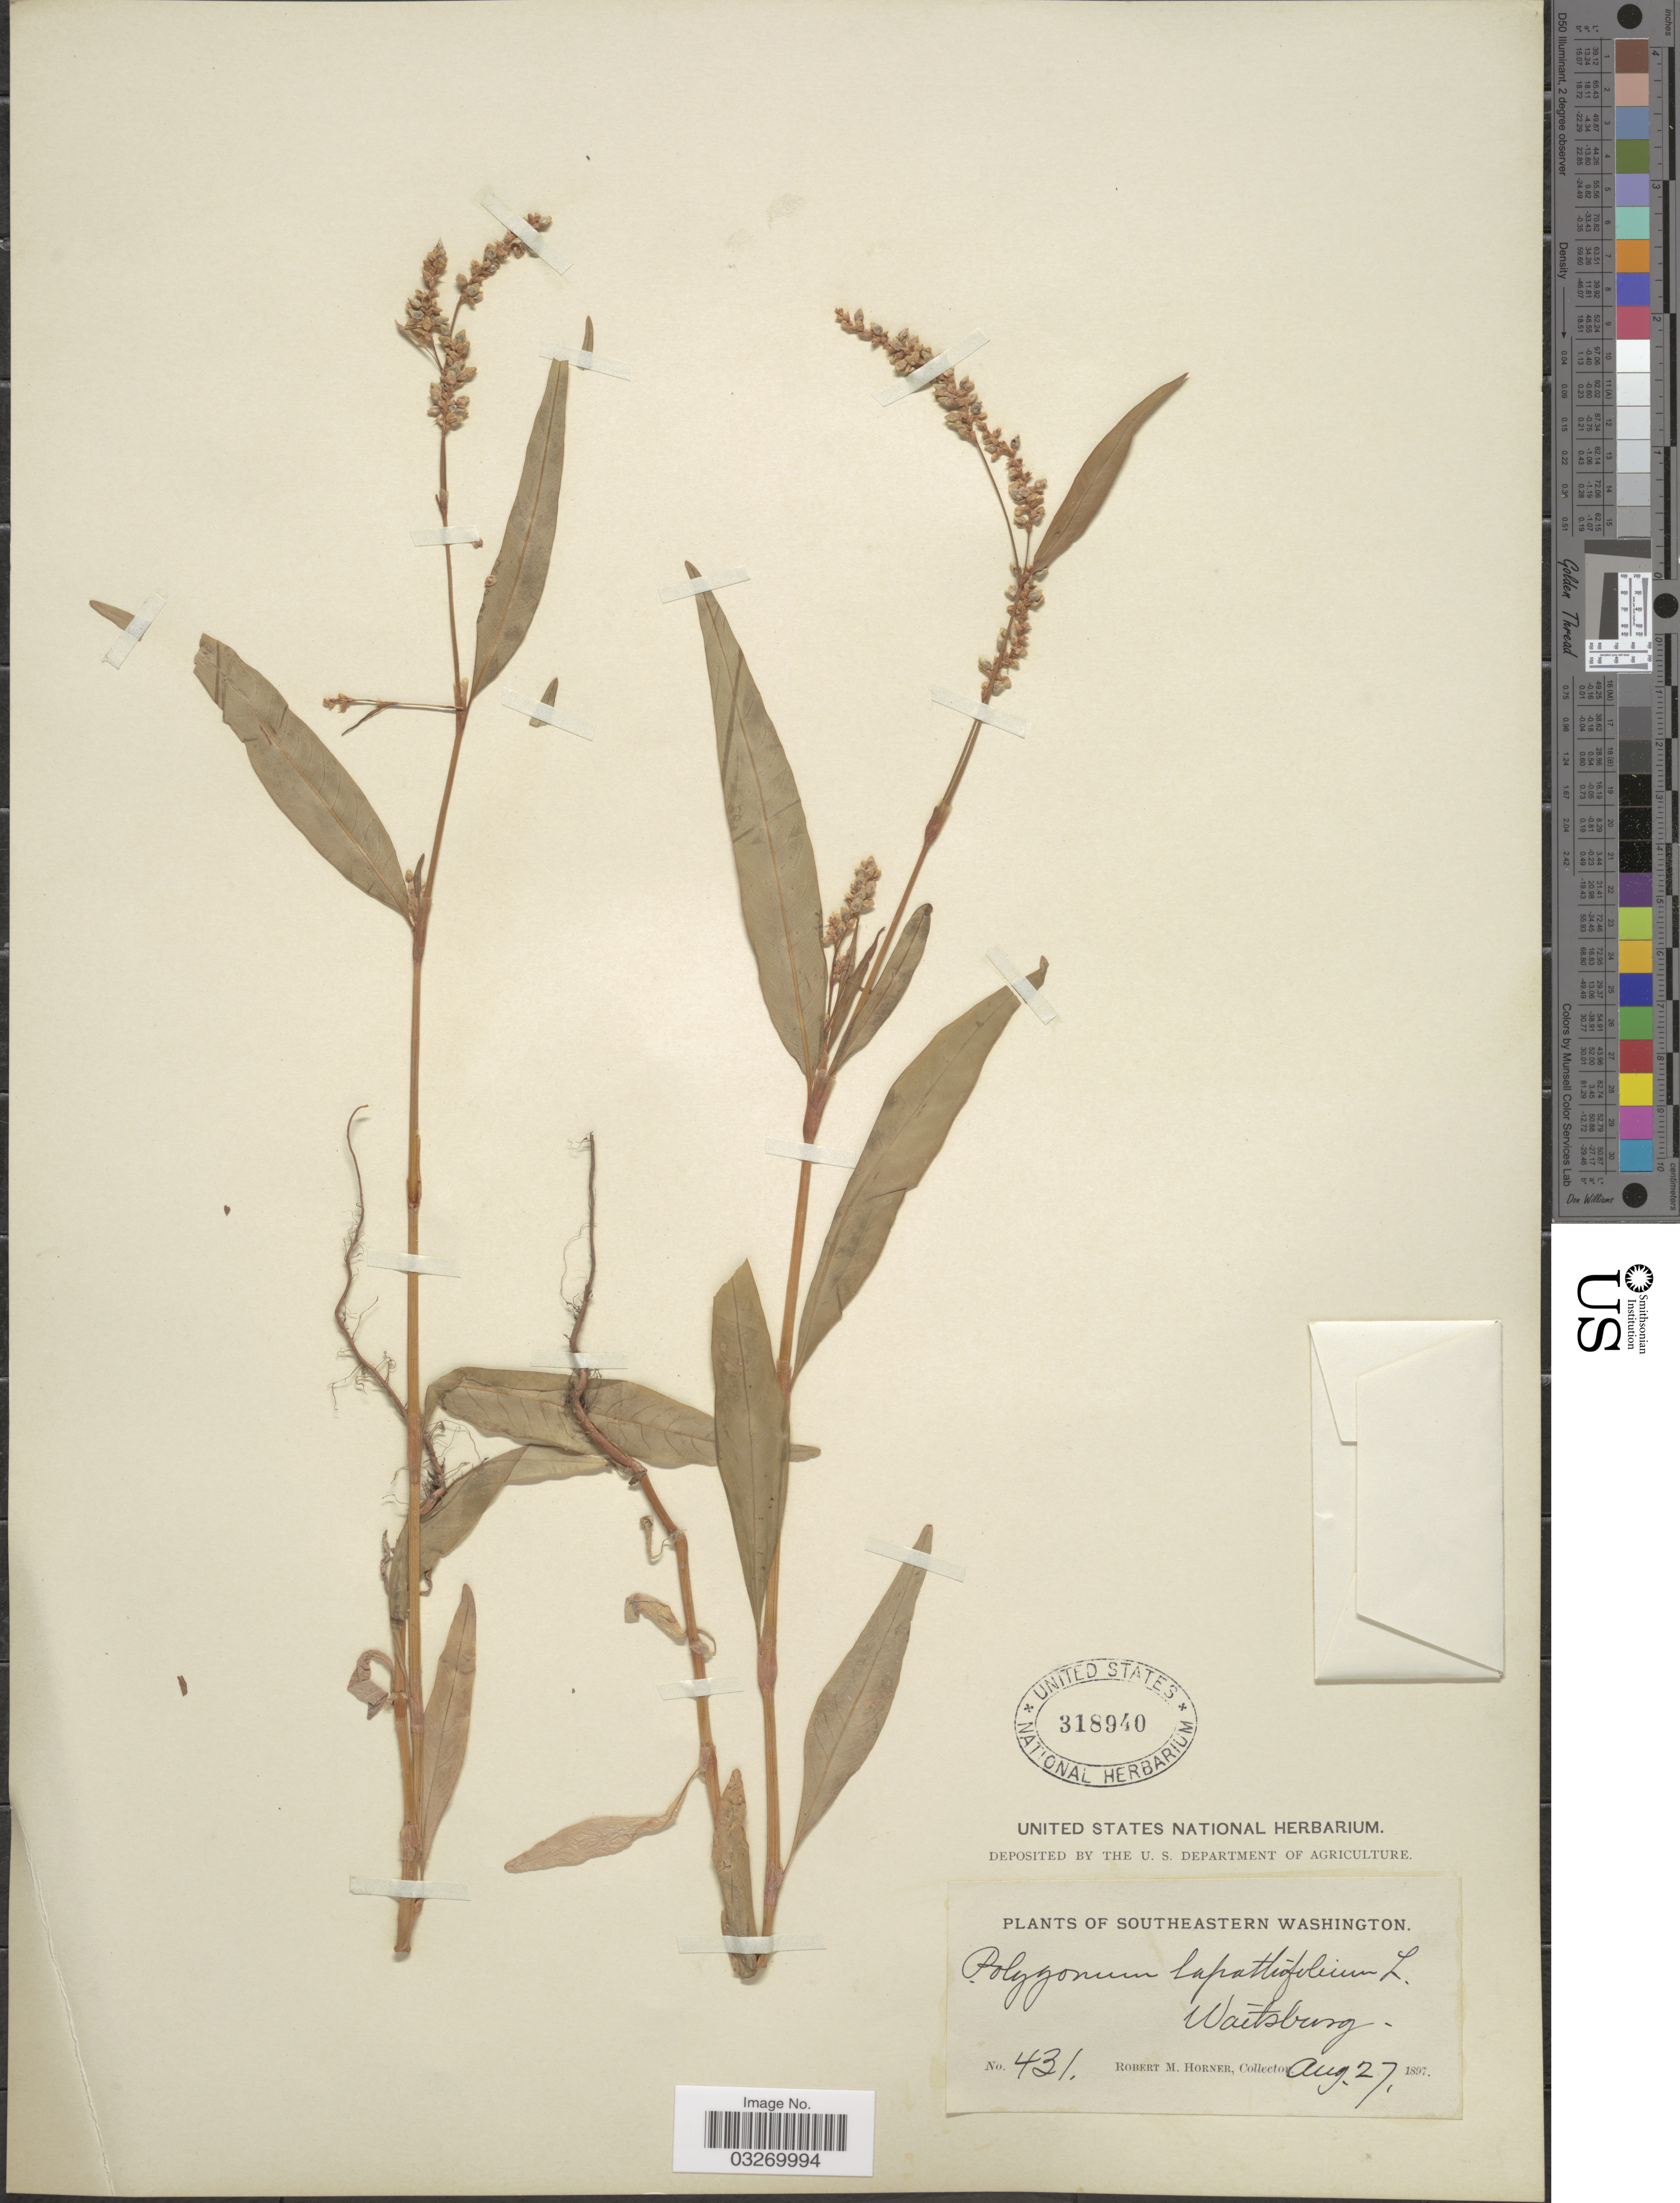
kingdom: Plantae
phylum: Tracheophyta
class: Magnoliopsida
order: Caryophyllales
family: Polygonaceae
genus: Persicaria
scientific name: Persicaria lapathifolia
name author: (L.) Delarbre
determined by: Atha, D. E.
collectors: R. Horner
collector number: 431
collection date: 1897-08-27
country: United States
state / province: Washington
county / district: Walla Walla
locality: Southeastern Washington. Waitsburg.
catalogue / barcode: US 318940